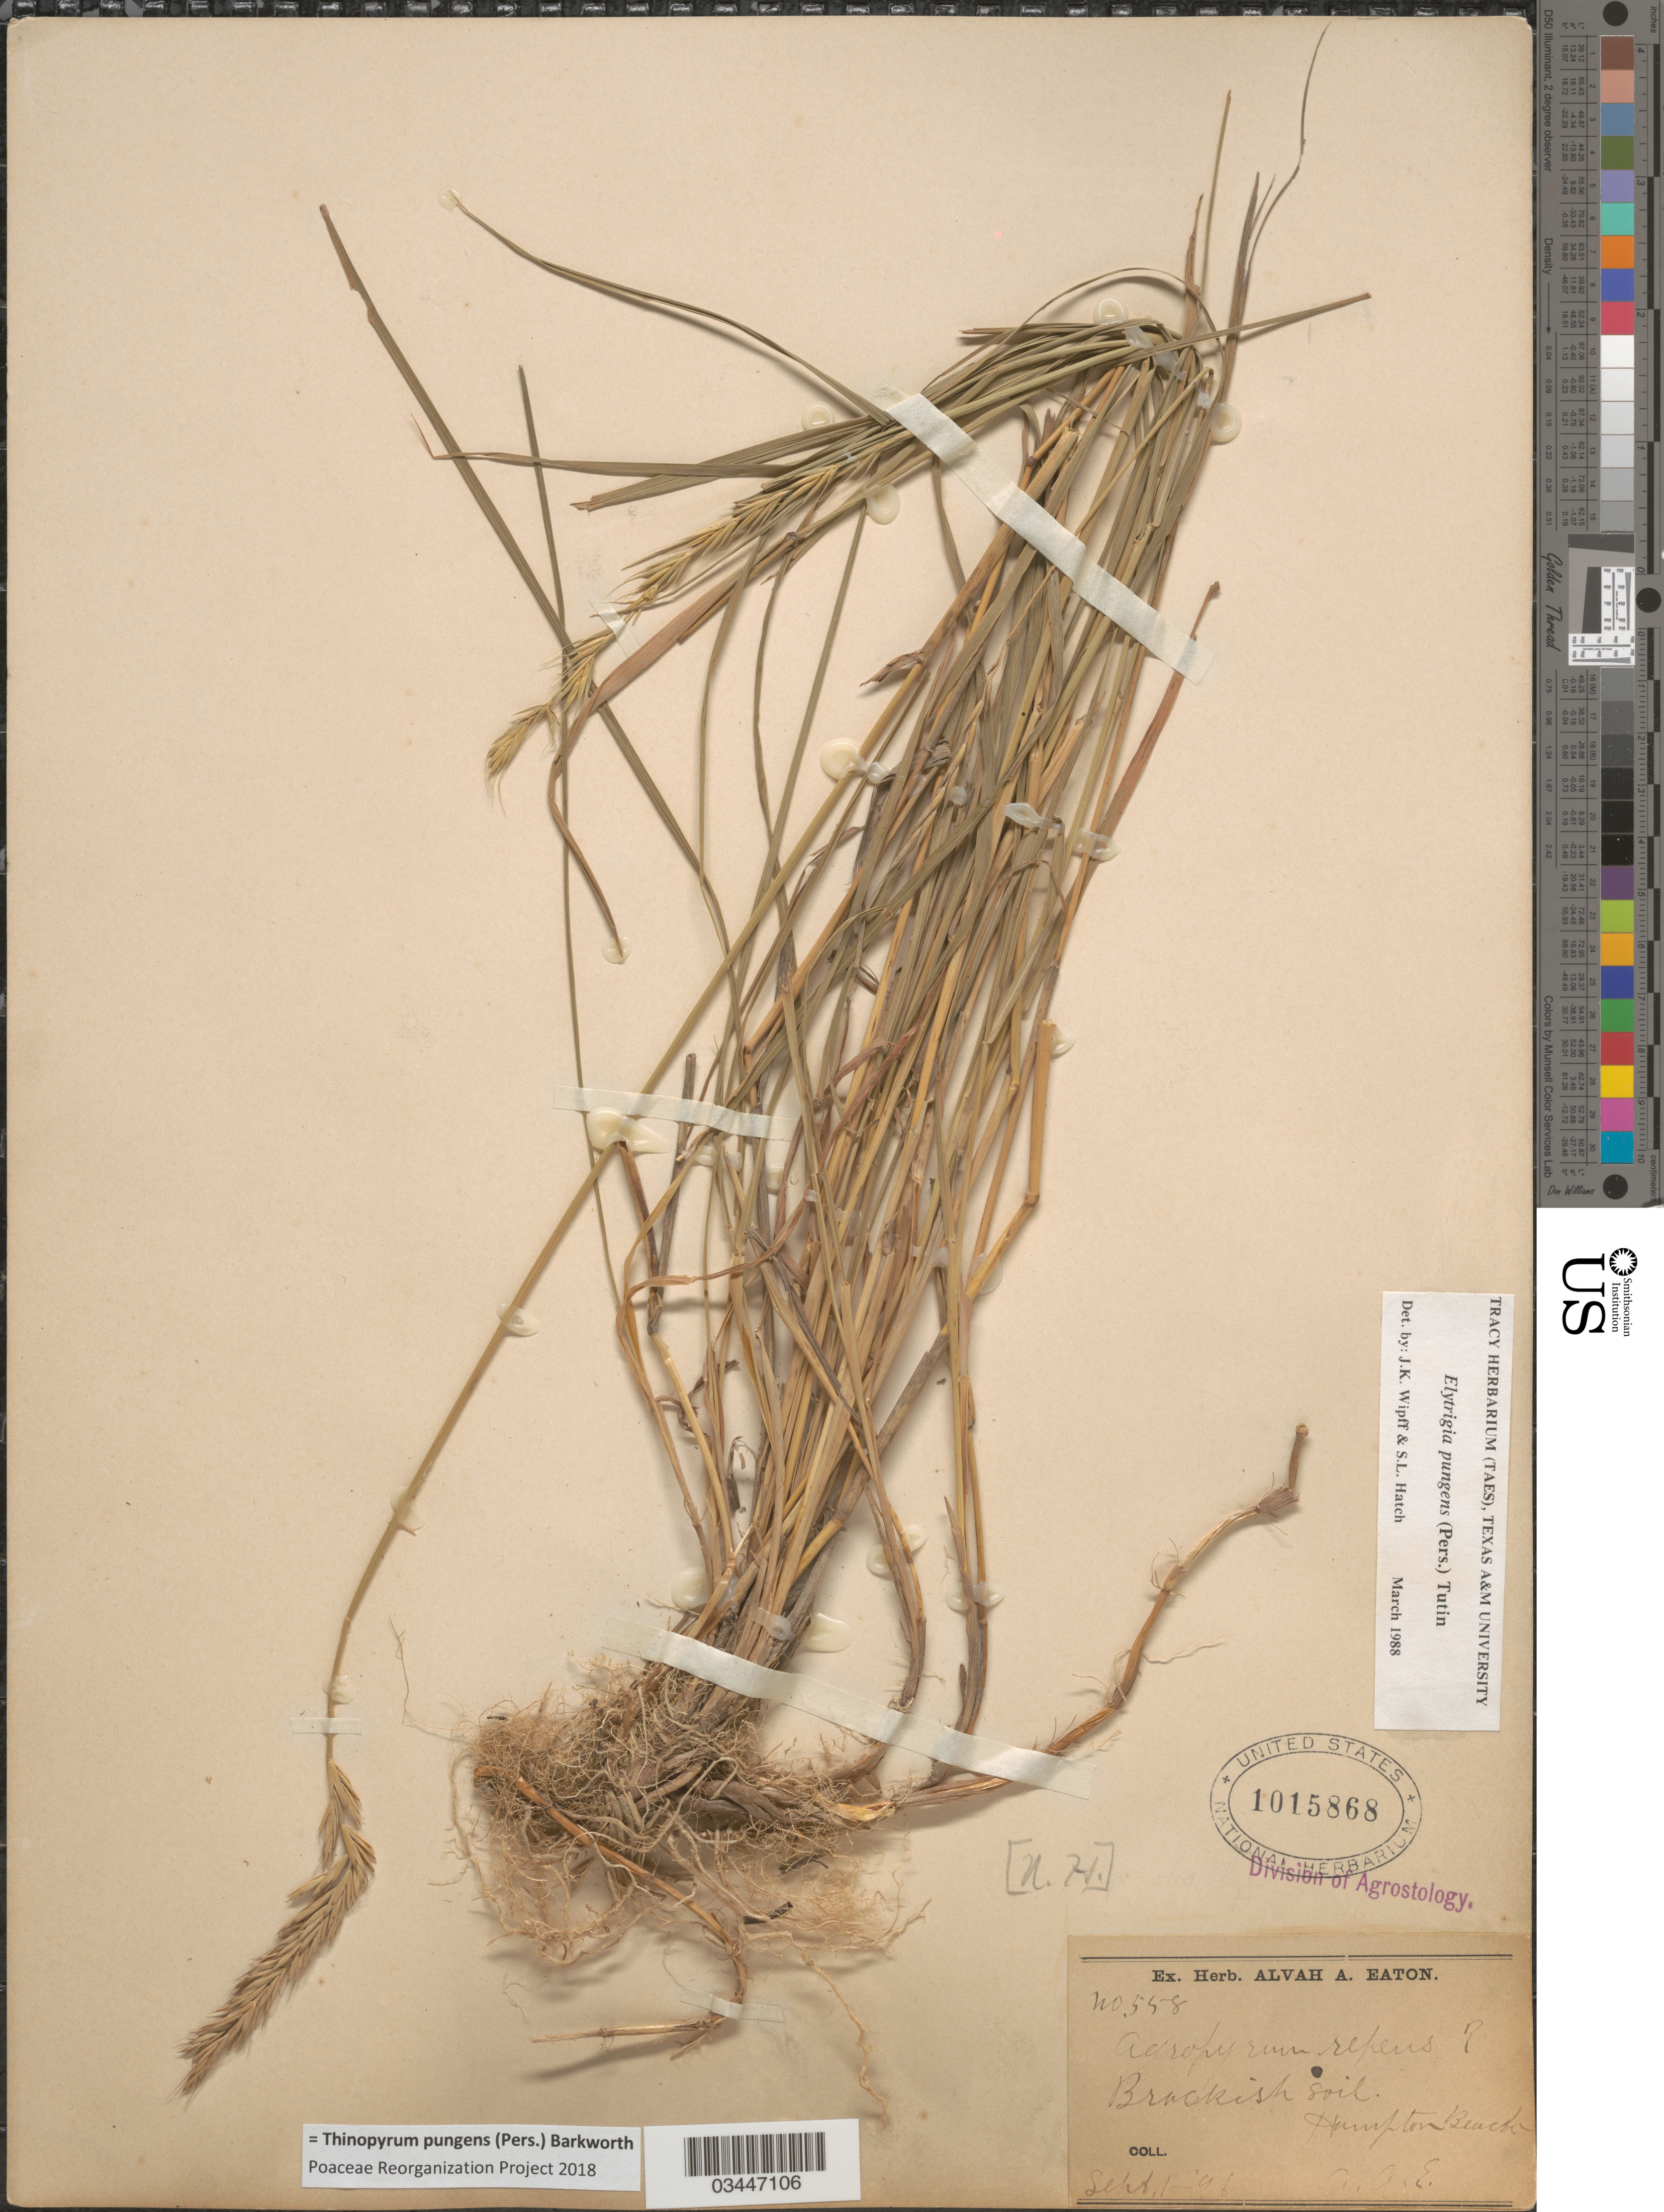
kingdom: Plantae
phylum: Tracheophyta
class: Liliopsida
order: Poales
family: Poaceae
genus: Thinopyrum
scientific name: Thinopyrum pungens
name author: (Pers.) Barkworth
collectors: A. A. Eaton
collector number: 558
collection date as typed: Transcribed d/m/y: 1/9/96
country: United States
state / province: New Hampshire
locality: Brackish Soil. Hampton Beach.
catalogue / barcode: US 1015868